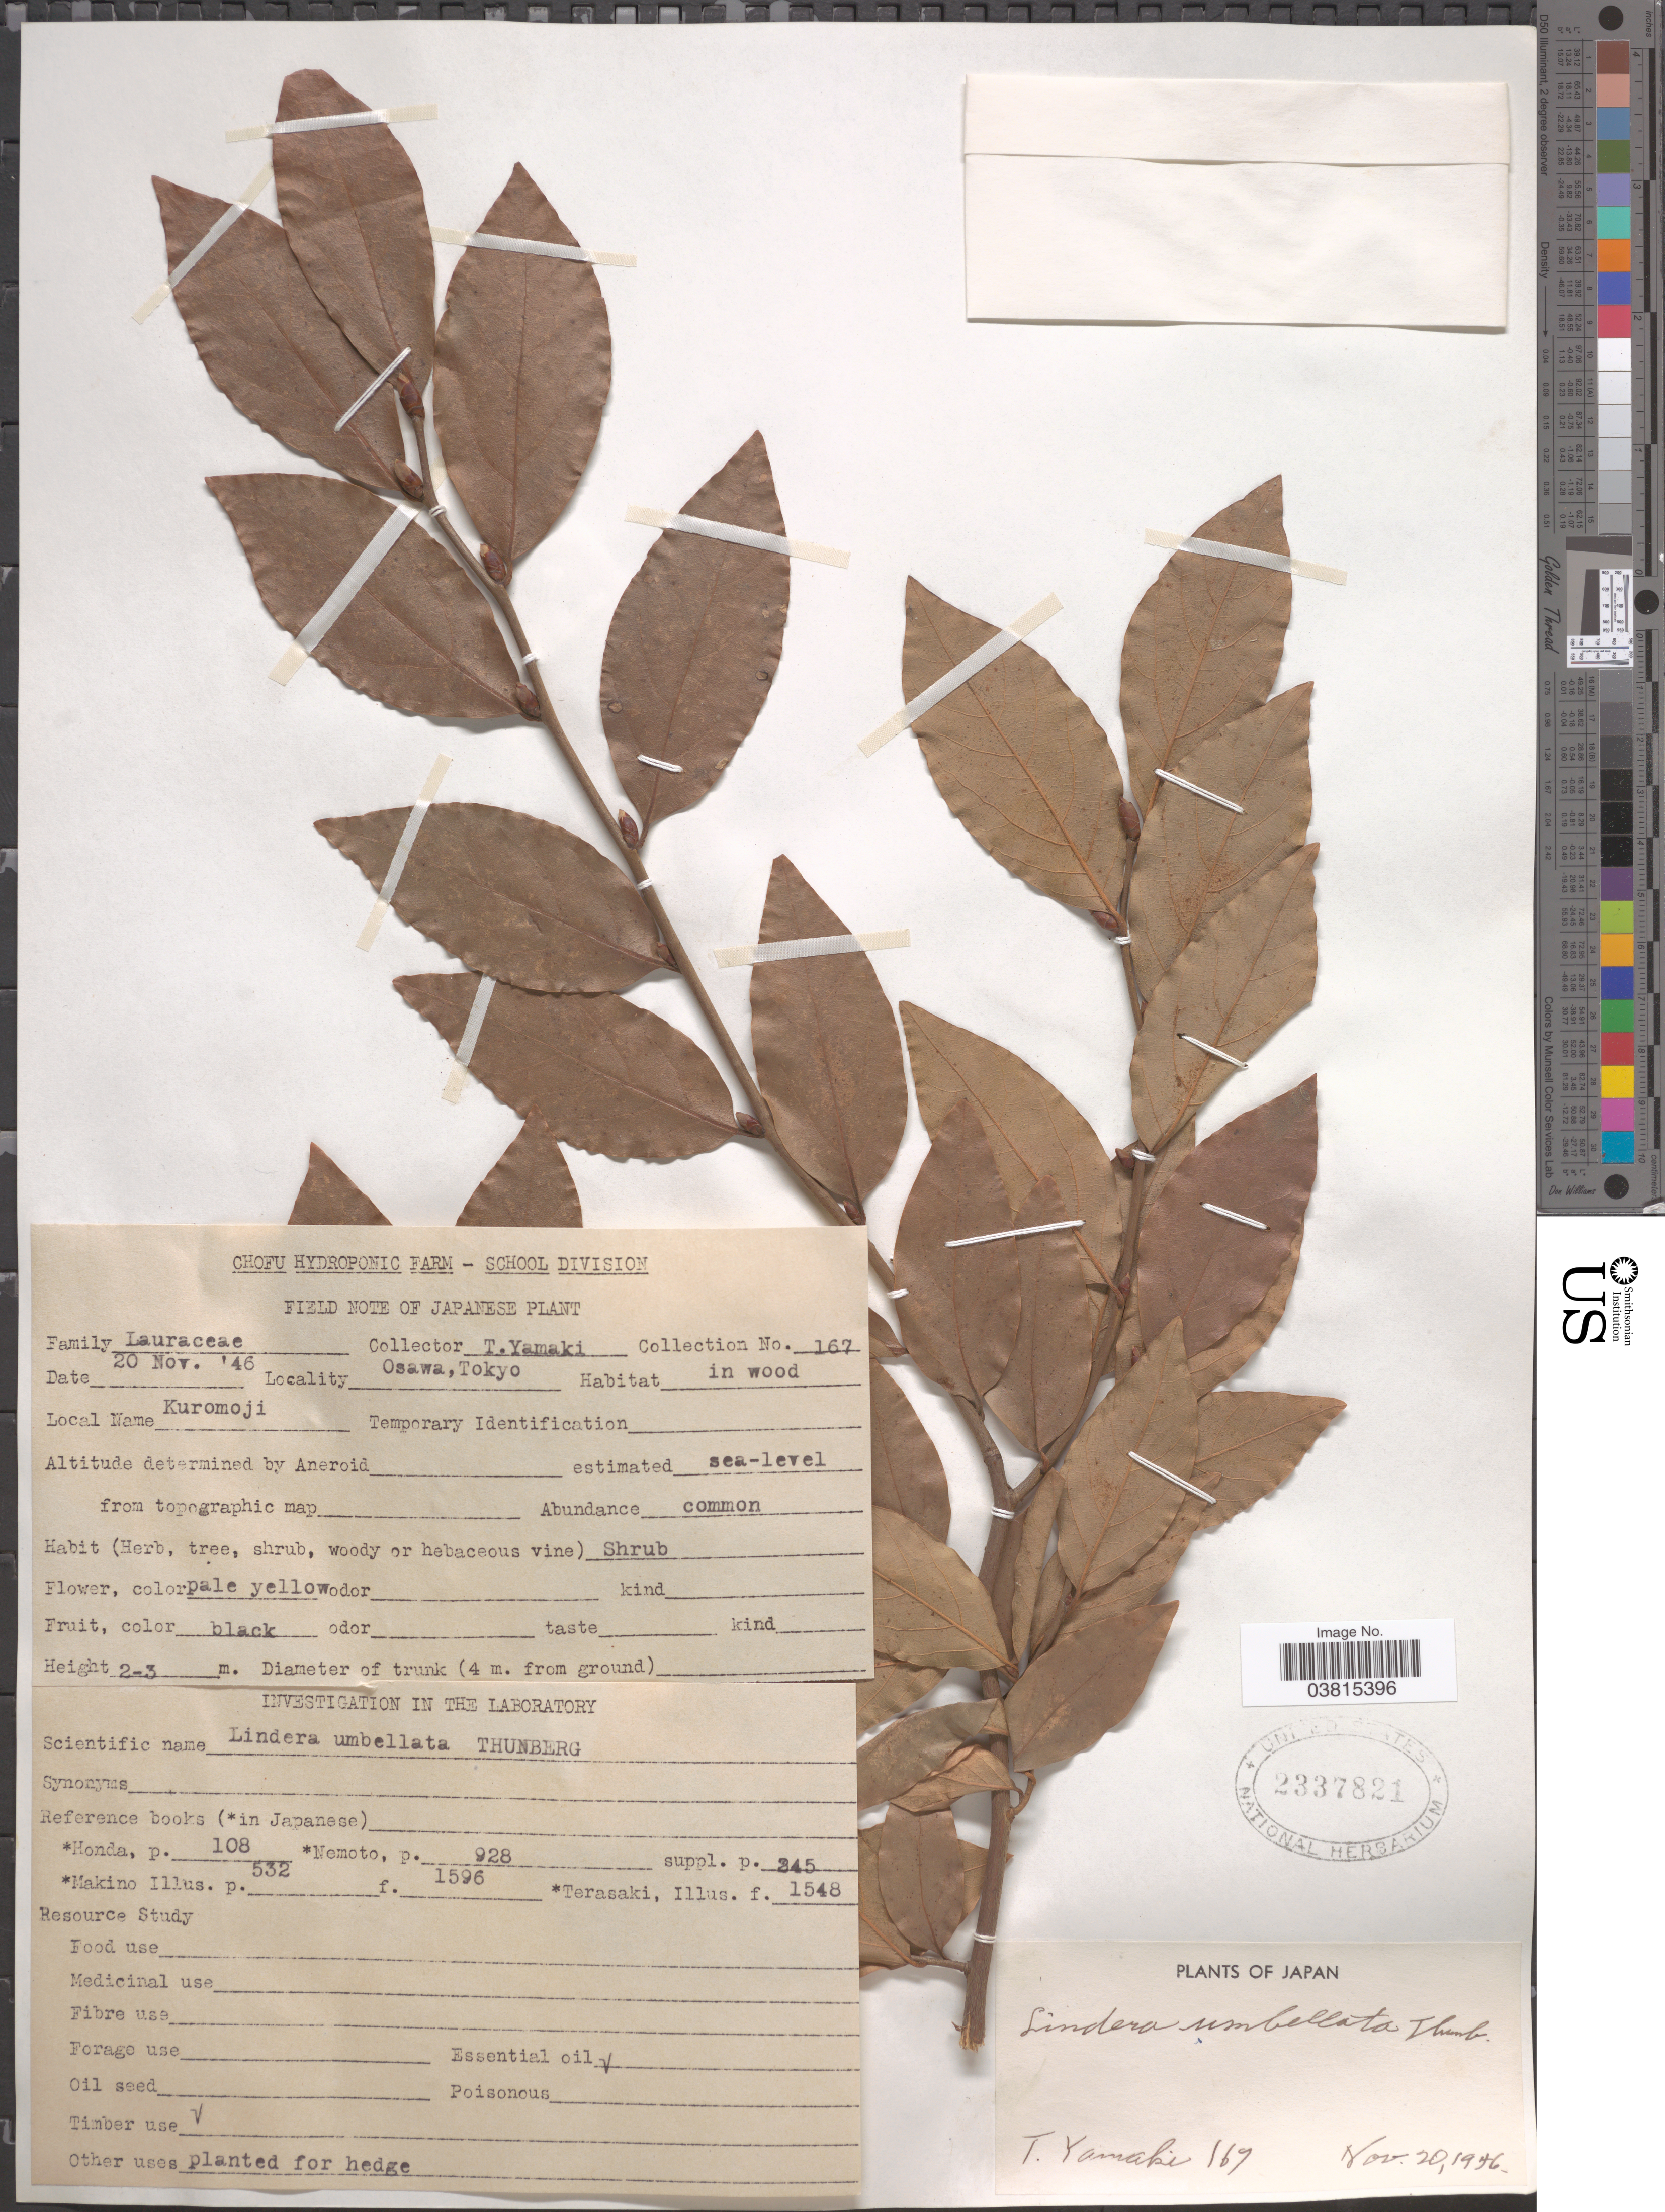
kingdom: Plantae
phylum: Tracheophyta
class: Magnoliopsida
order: Laurales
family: Lauraceae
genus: Lindera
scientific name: Lindera umbellata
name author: Thunb.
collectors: T. Yamaki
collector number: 167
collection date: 1946-11-20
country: Japan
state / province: Tokyo, Federal City of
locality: Osawa.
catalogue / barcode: US 2337821